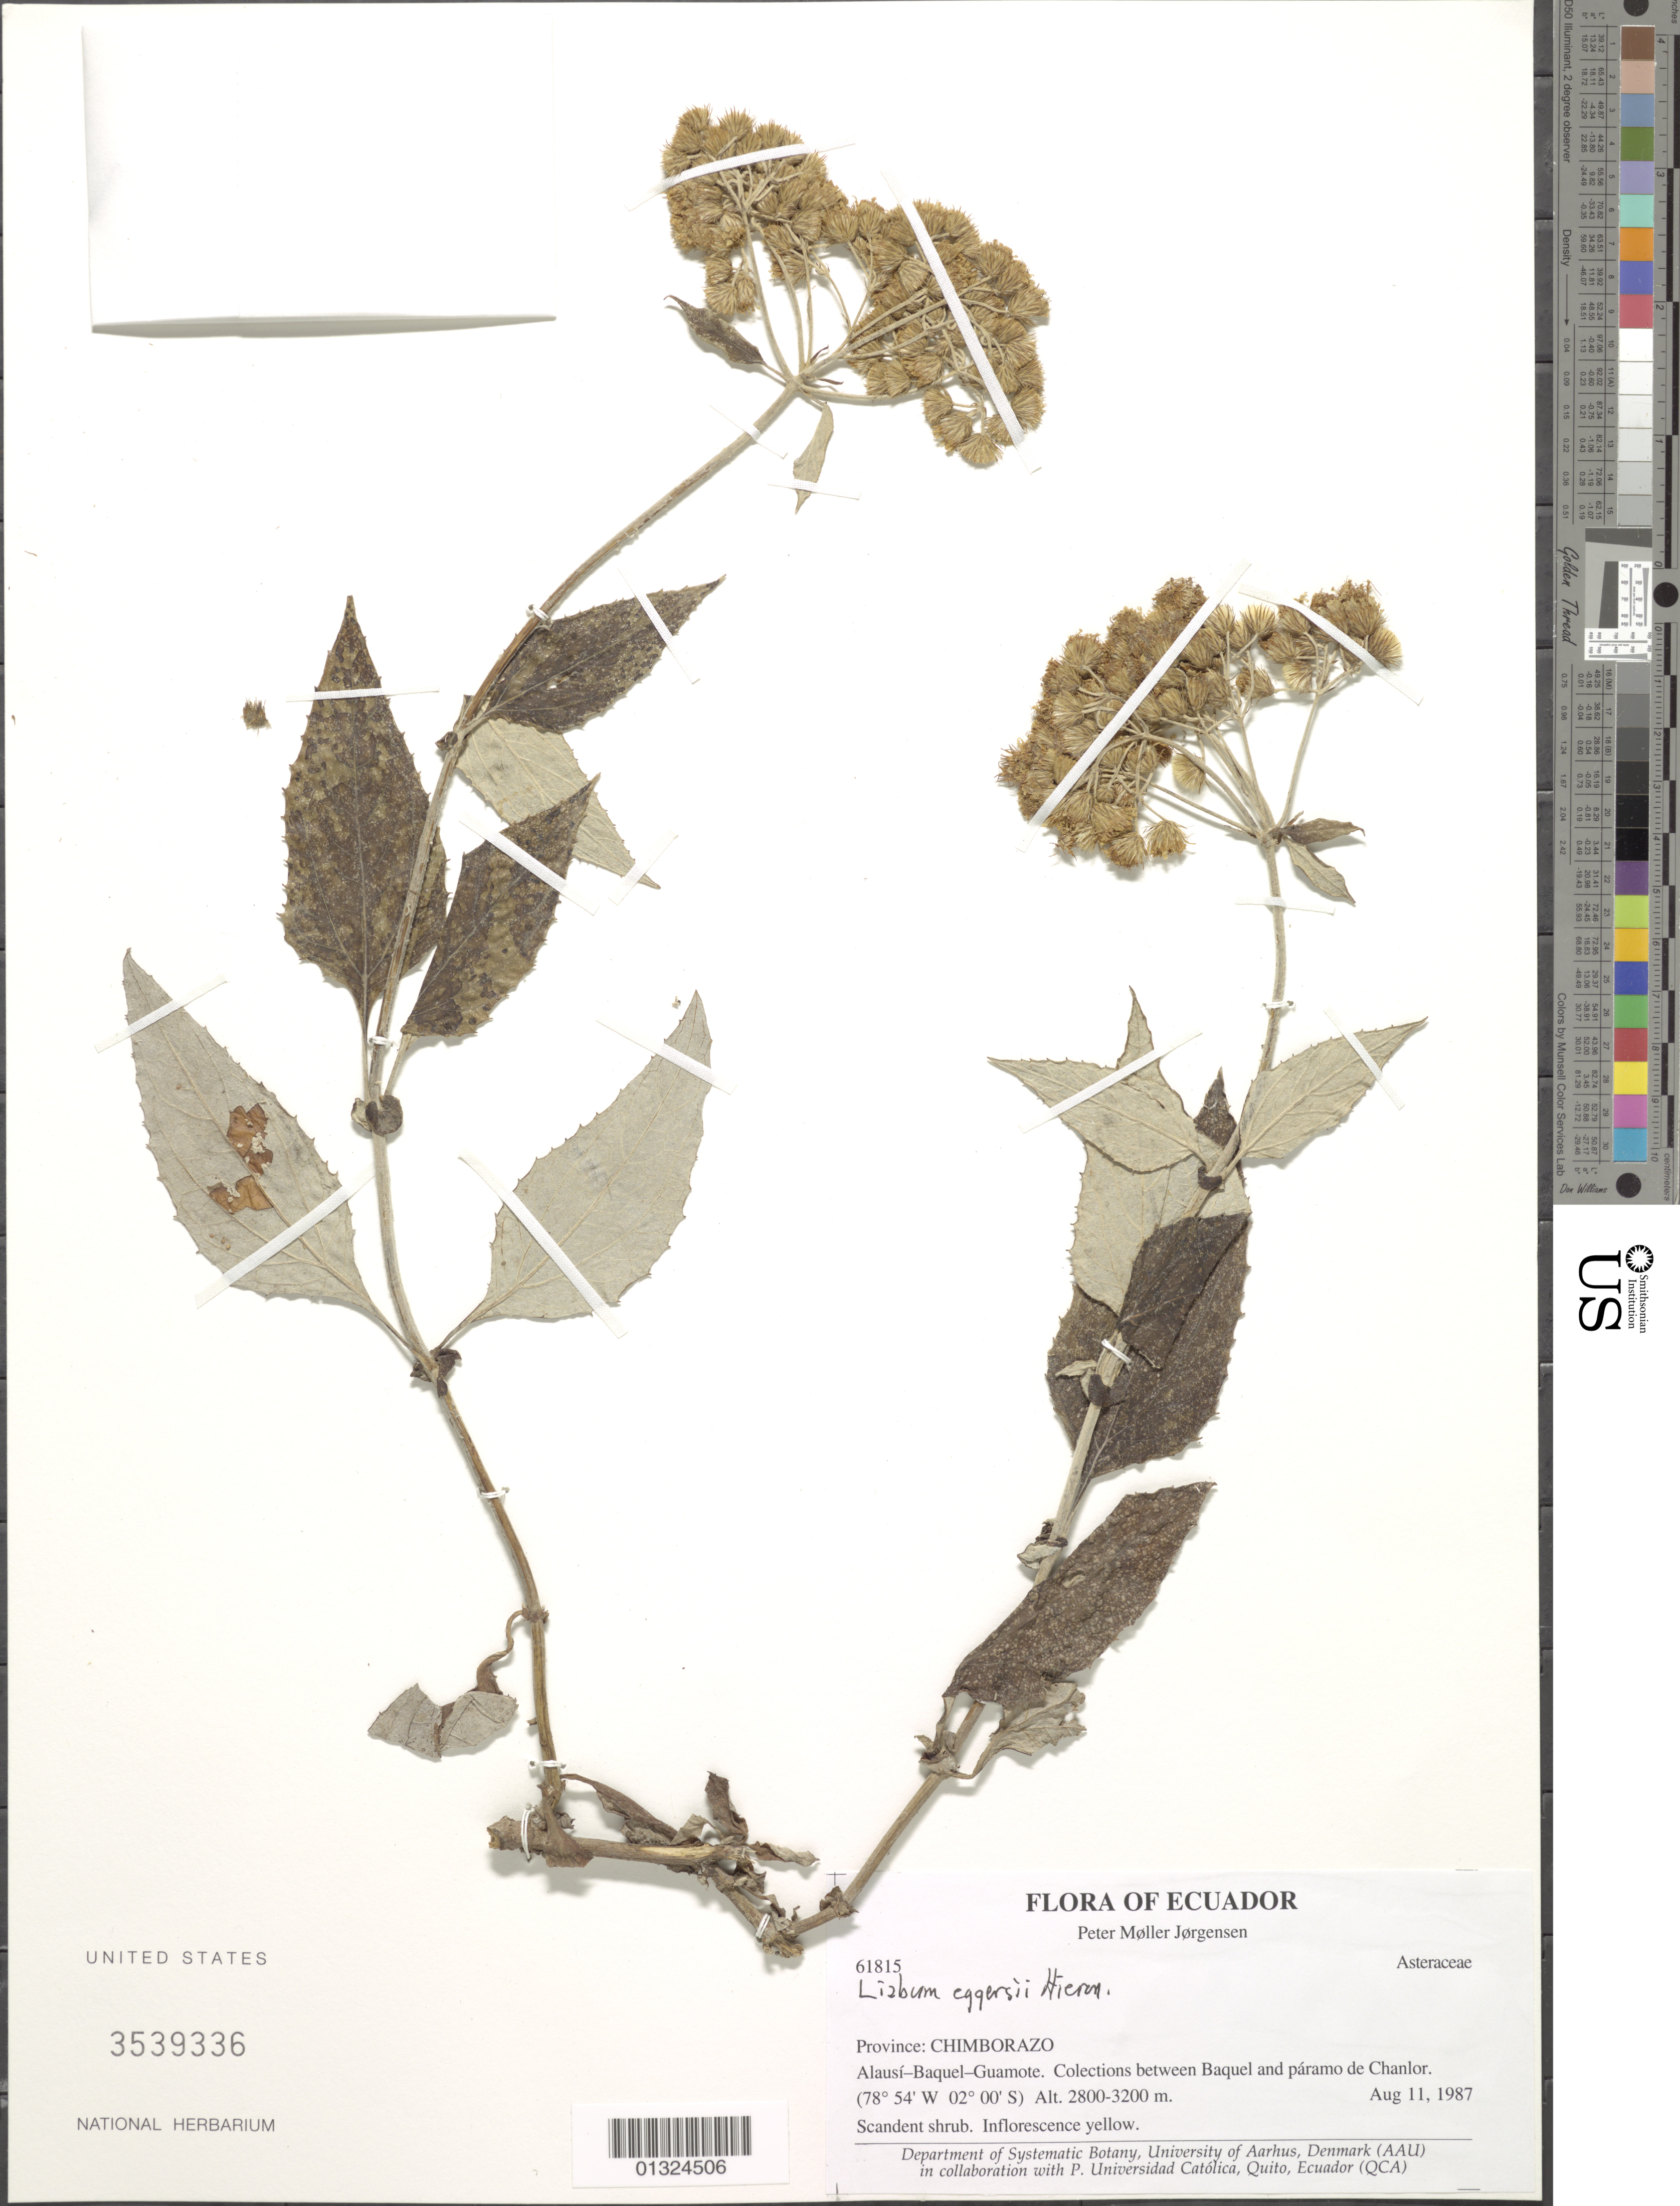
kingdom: Plantae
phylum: Tracheophyta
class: Magnoliopsida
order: Asterales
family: Asteraceae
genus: Liabum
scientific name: Liabum eggersii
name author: Hieron.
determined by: Robinson, H. E., (US), Smithsonian Institution - National Museum of Natural History (UNITED STATES)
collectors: P. M. Jørgensen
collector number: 61815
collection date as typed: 11 August 1987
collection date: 1987-08-11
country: Ecuador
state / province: Chimborazo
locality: Alausi-Baquel-Guamote. Collections between Baguel and paramo de Chanlor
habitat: Paramo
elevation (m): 2800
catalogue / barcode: US 3539336